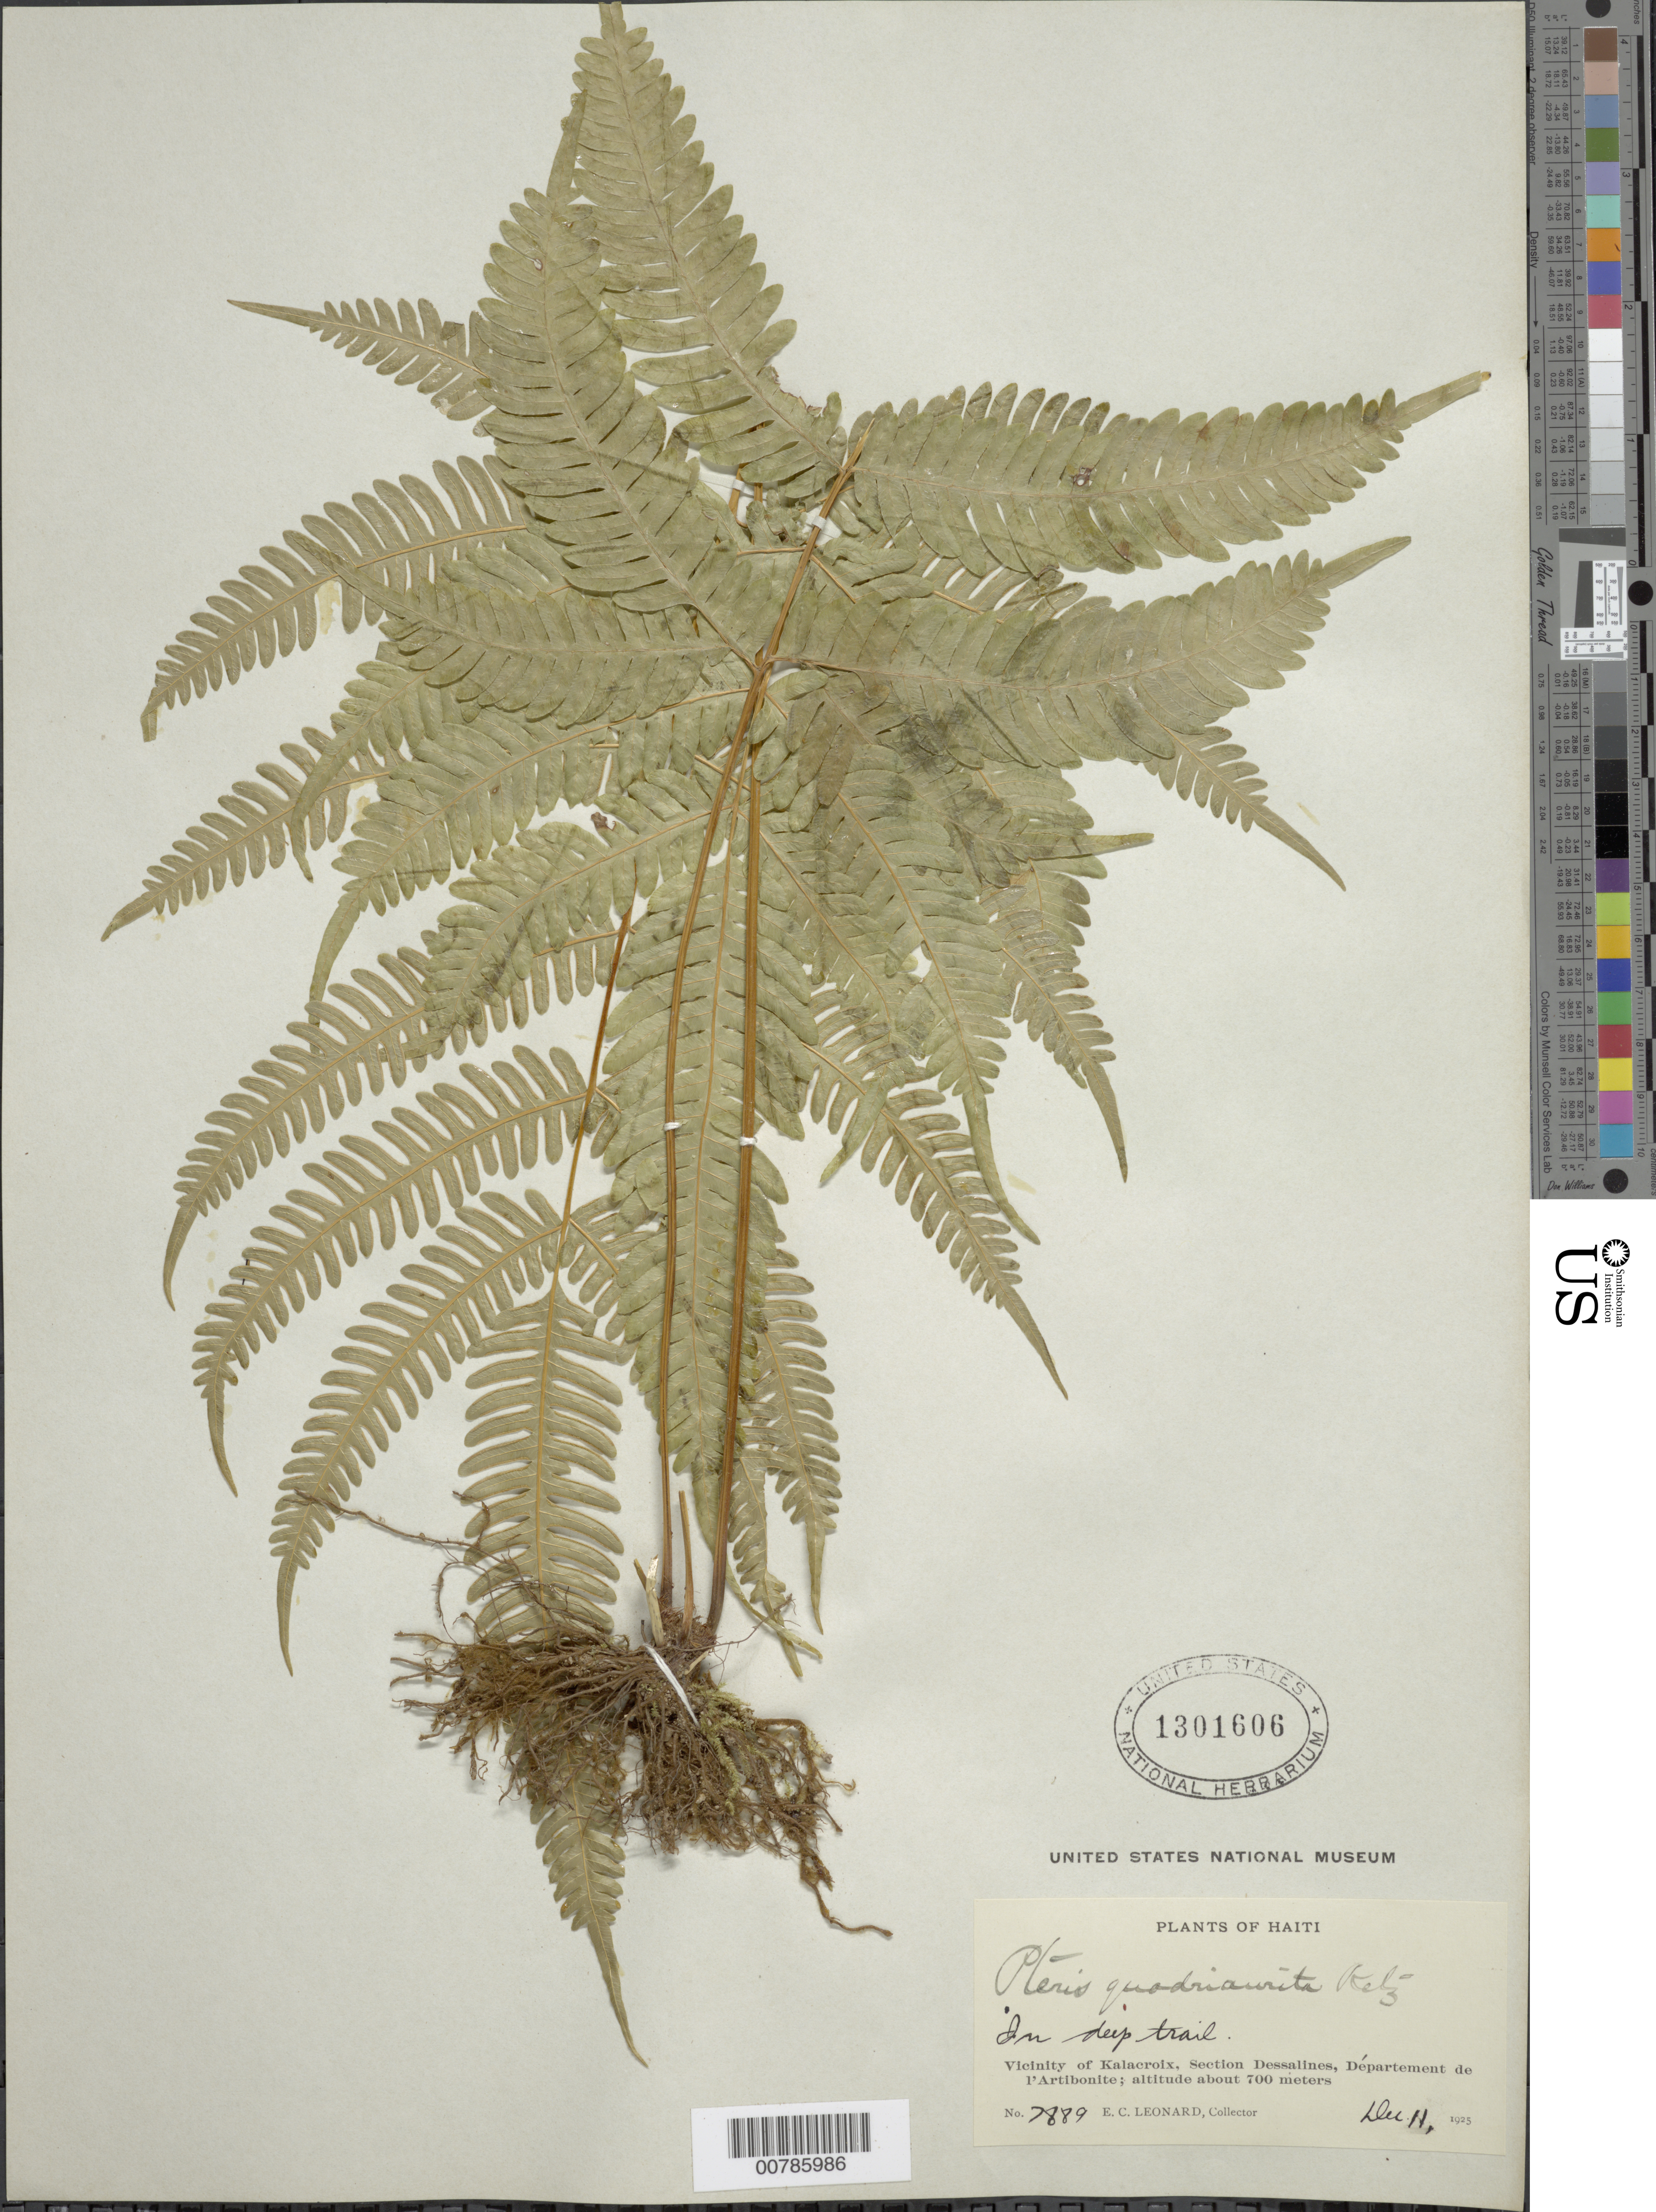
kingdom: Plantae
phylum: Tracheophyta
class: Polypodiopsida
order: Polypodiales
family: Pteridaceae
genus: Pteris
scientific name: Pteris quadriaurita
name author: Retz.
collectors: E. C. Leonard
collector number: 7889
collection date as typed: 11 Dec 1925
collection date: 1925-12-11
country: Haiti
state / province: Artibonite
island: Hispaniola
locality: Kalacroix, vicinity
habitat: In deep trail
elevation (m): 700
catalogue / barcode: US 1301606